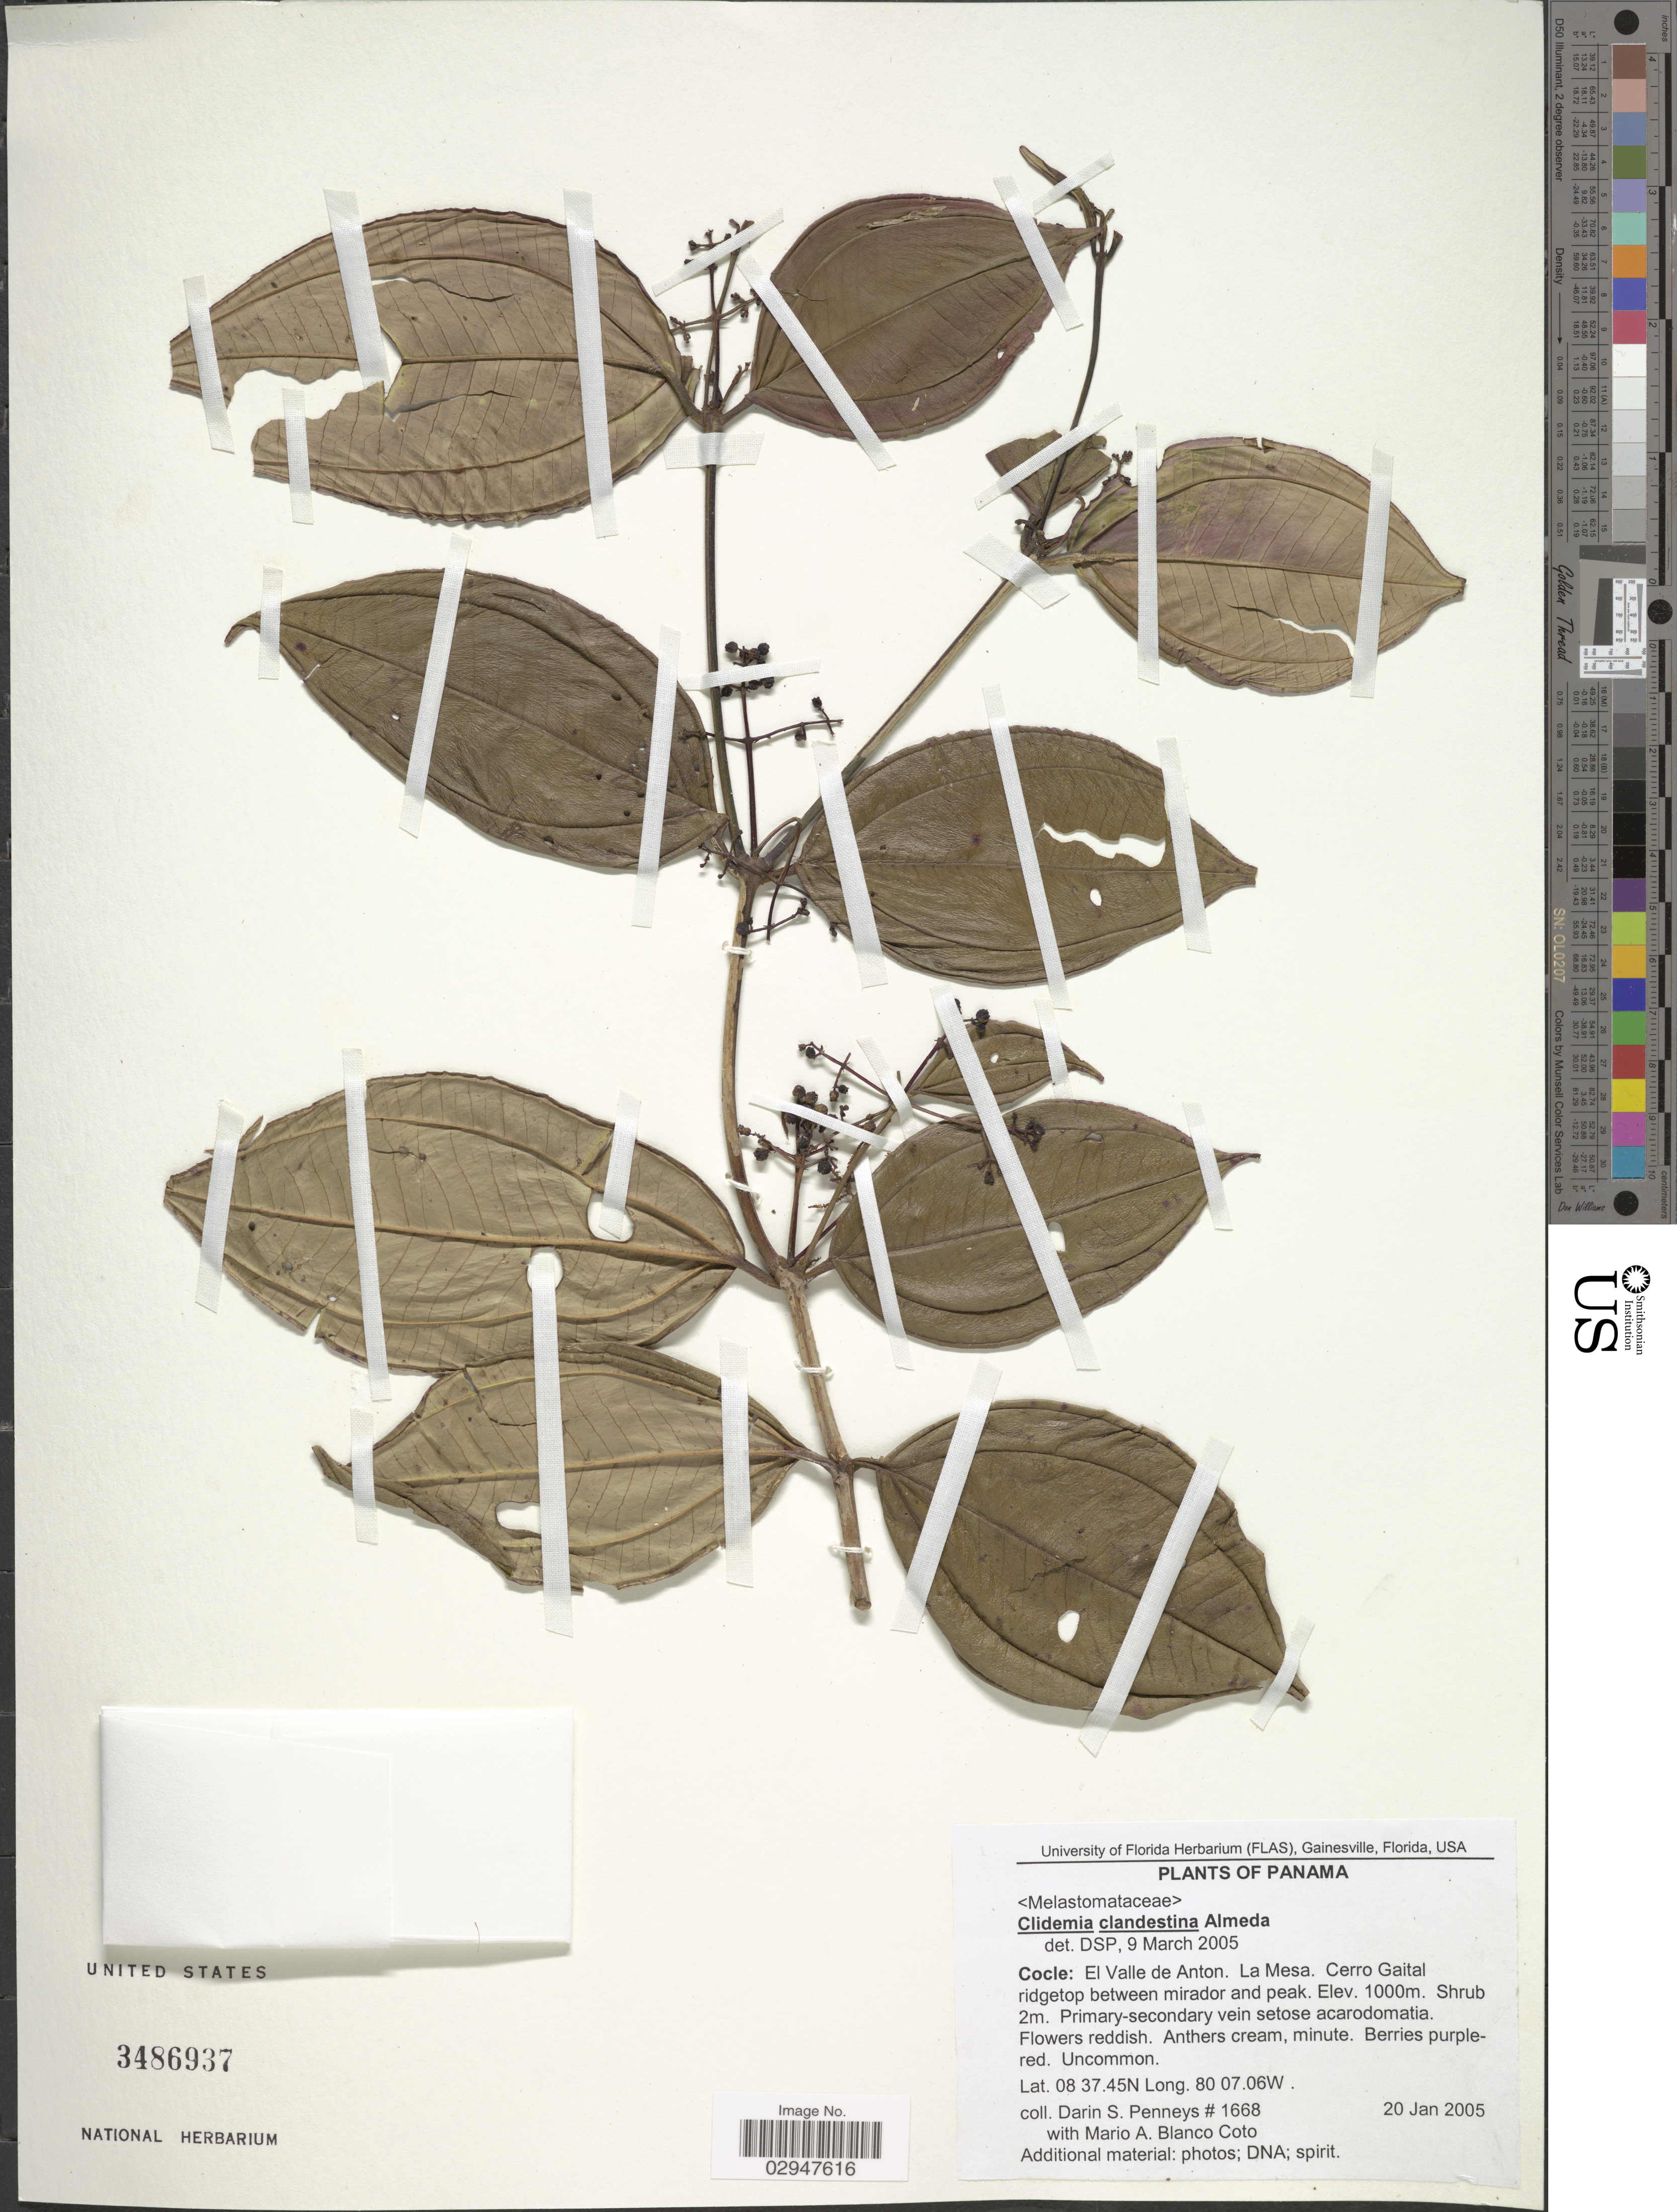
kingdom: Plantae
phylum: Tracheophyta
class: Magnoliopsida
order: Myrtales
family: Melastomataceae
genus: Clidemia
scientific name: Clidemia clandestina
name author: Almeda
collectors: D. S. Penneys & M. A. Blanco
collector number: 1668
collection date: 2005-01-20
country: Panama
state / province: Coclé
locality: El Valle de Anton. La Mesa. Cerro Gaital ridgetop between mirador and peak.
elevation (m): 1000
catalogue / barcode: US 3486937